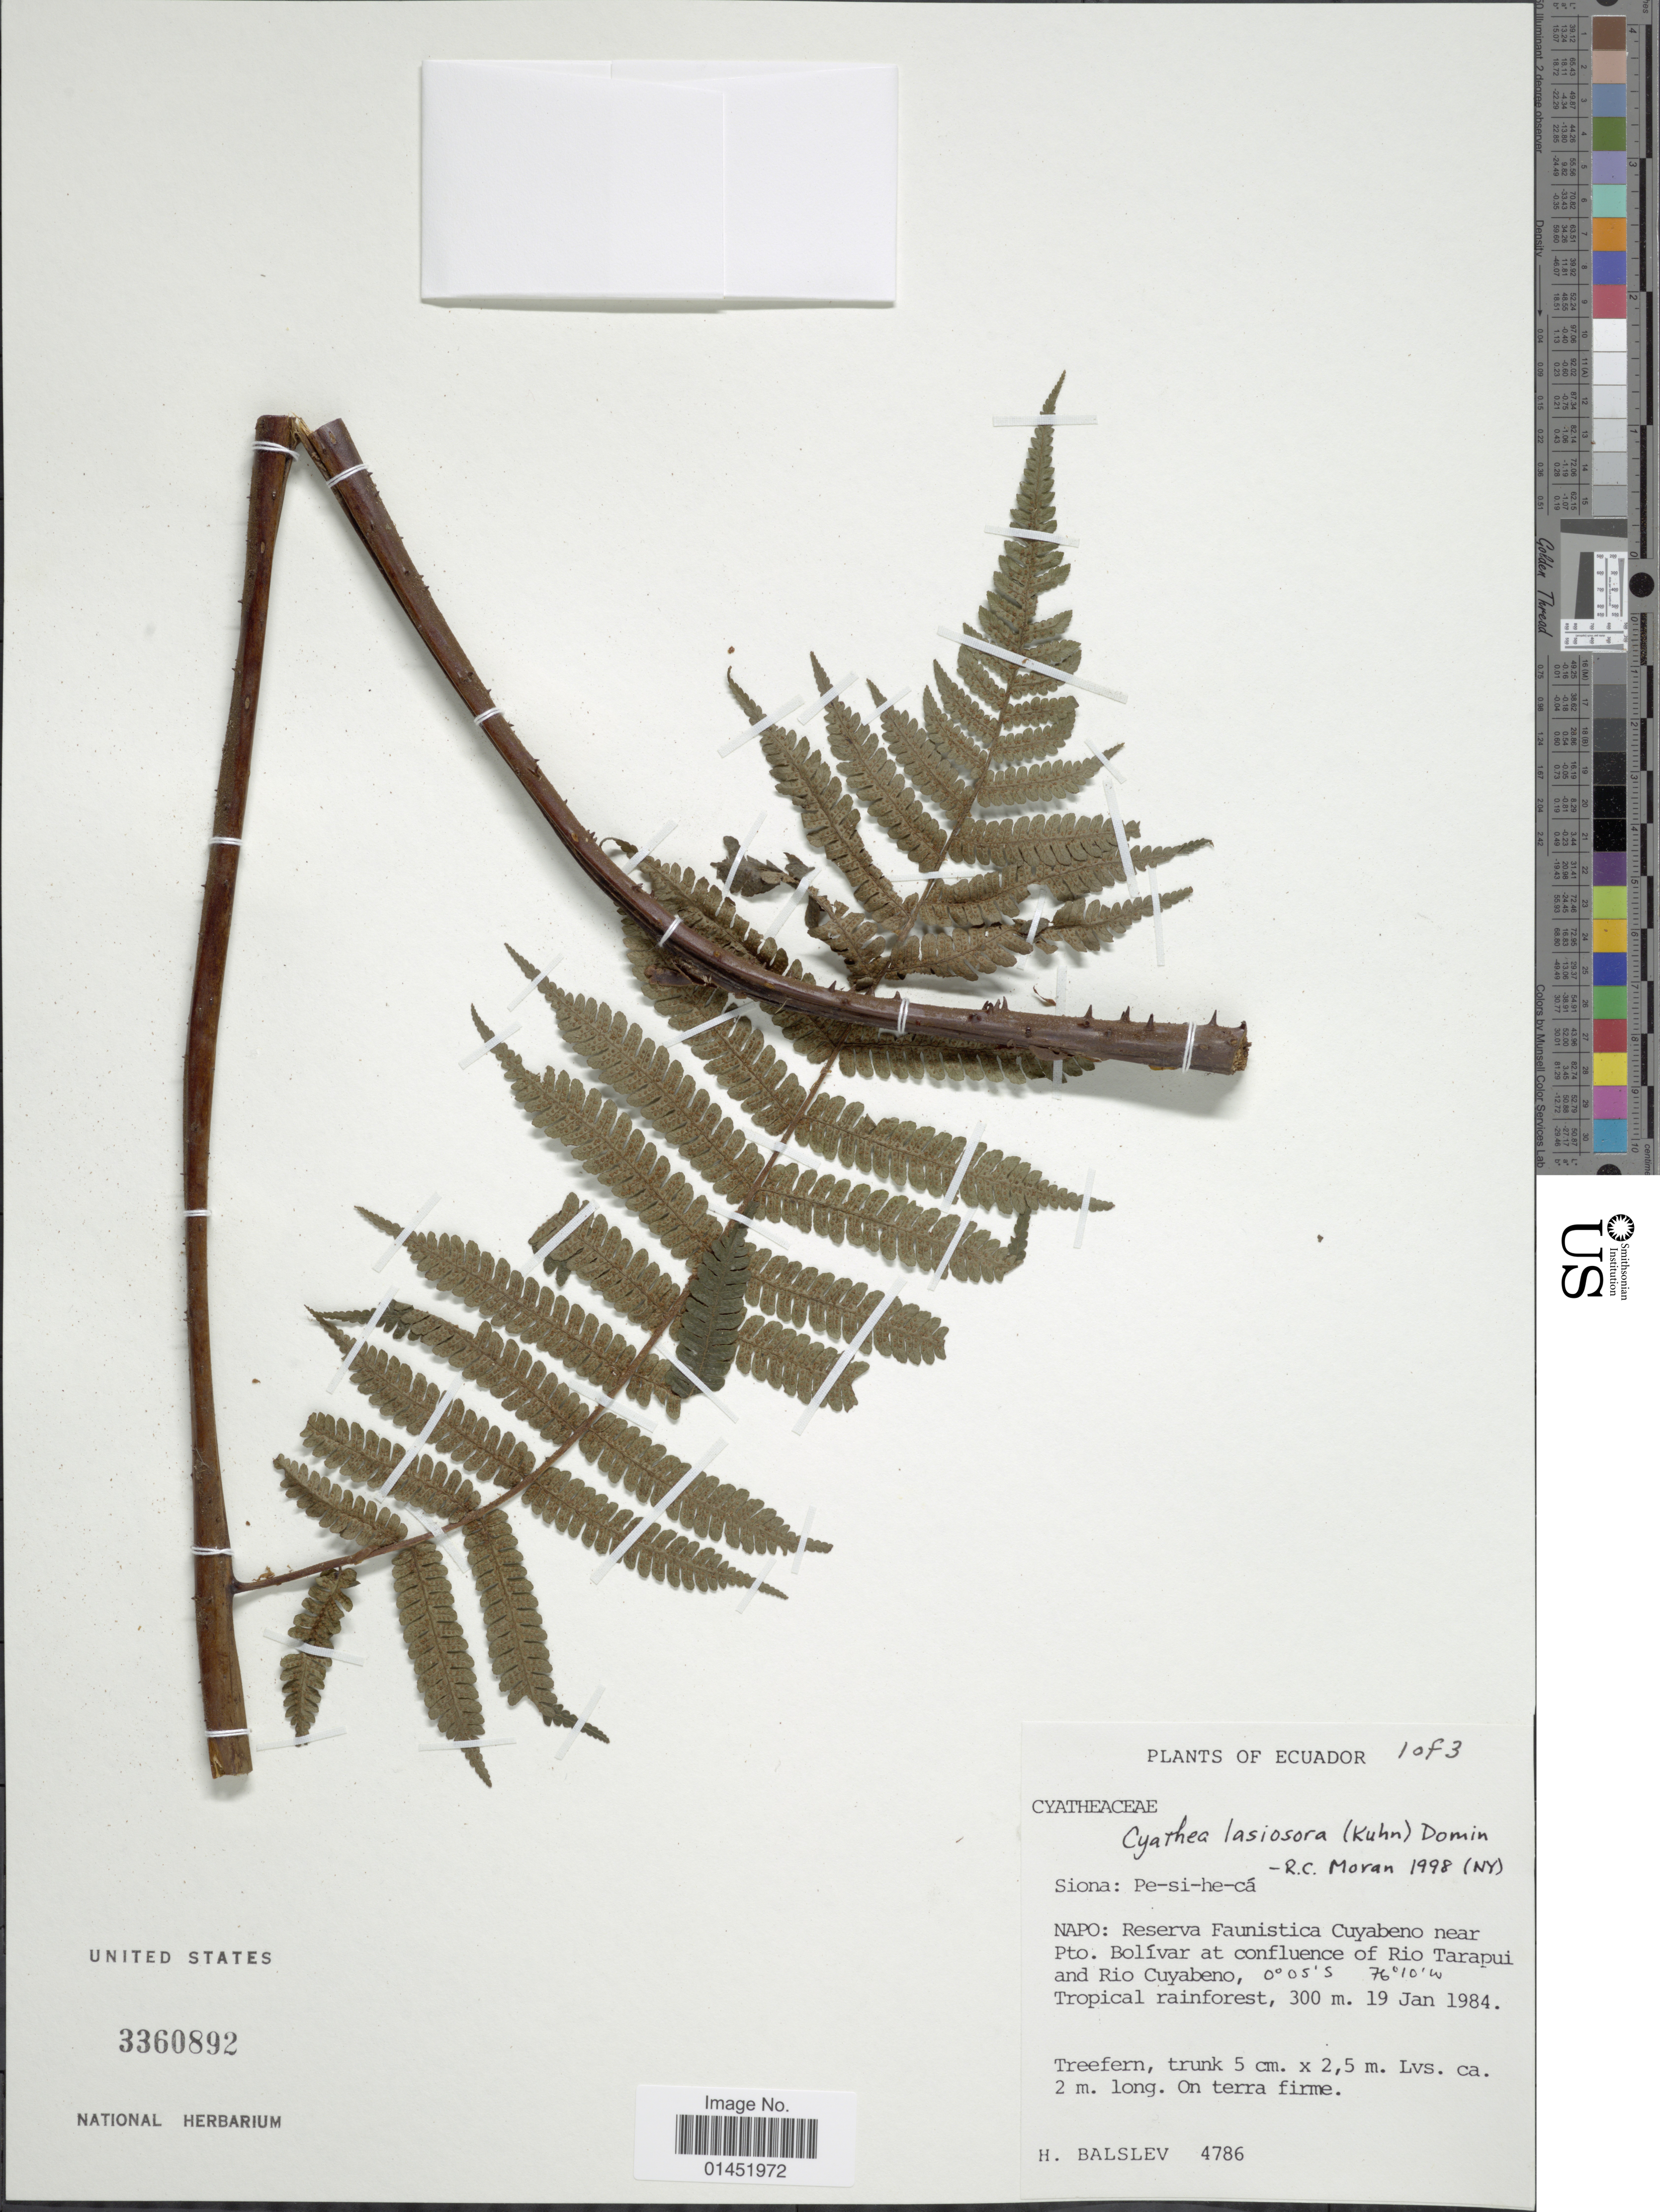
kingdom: Plantae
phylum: Tracheophyta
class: Polypodiopsida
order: Cyatheales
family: Cyatheaceae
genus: Cyathea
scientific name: Cyathea lasiosora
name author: (Mett. ex Kuhn) Domin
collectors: H. Balslev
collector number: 4786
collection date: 1984-01-19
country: Ecuador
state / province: Napo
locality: Siona: Pe-si-he-cá, reserva Faunista Cuiyabeno near Pto Bolívar at confluence of Rio Tarapui and Rio Cuyabeno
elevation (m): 300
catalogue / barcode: US 3360892